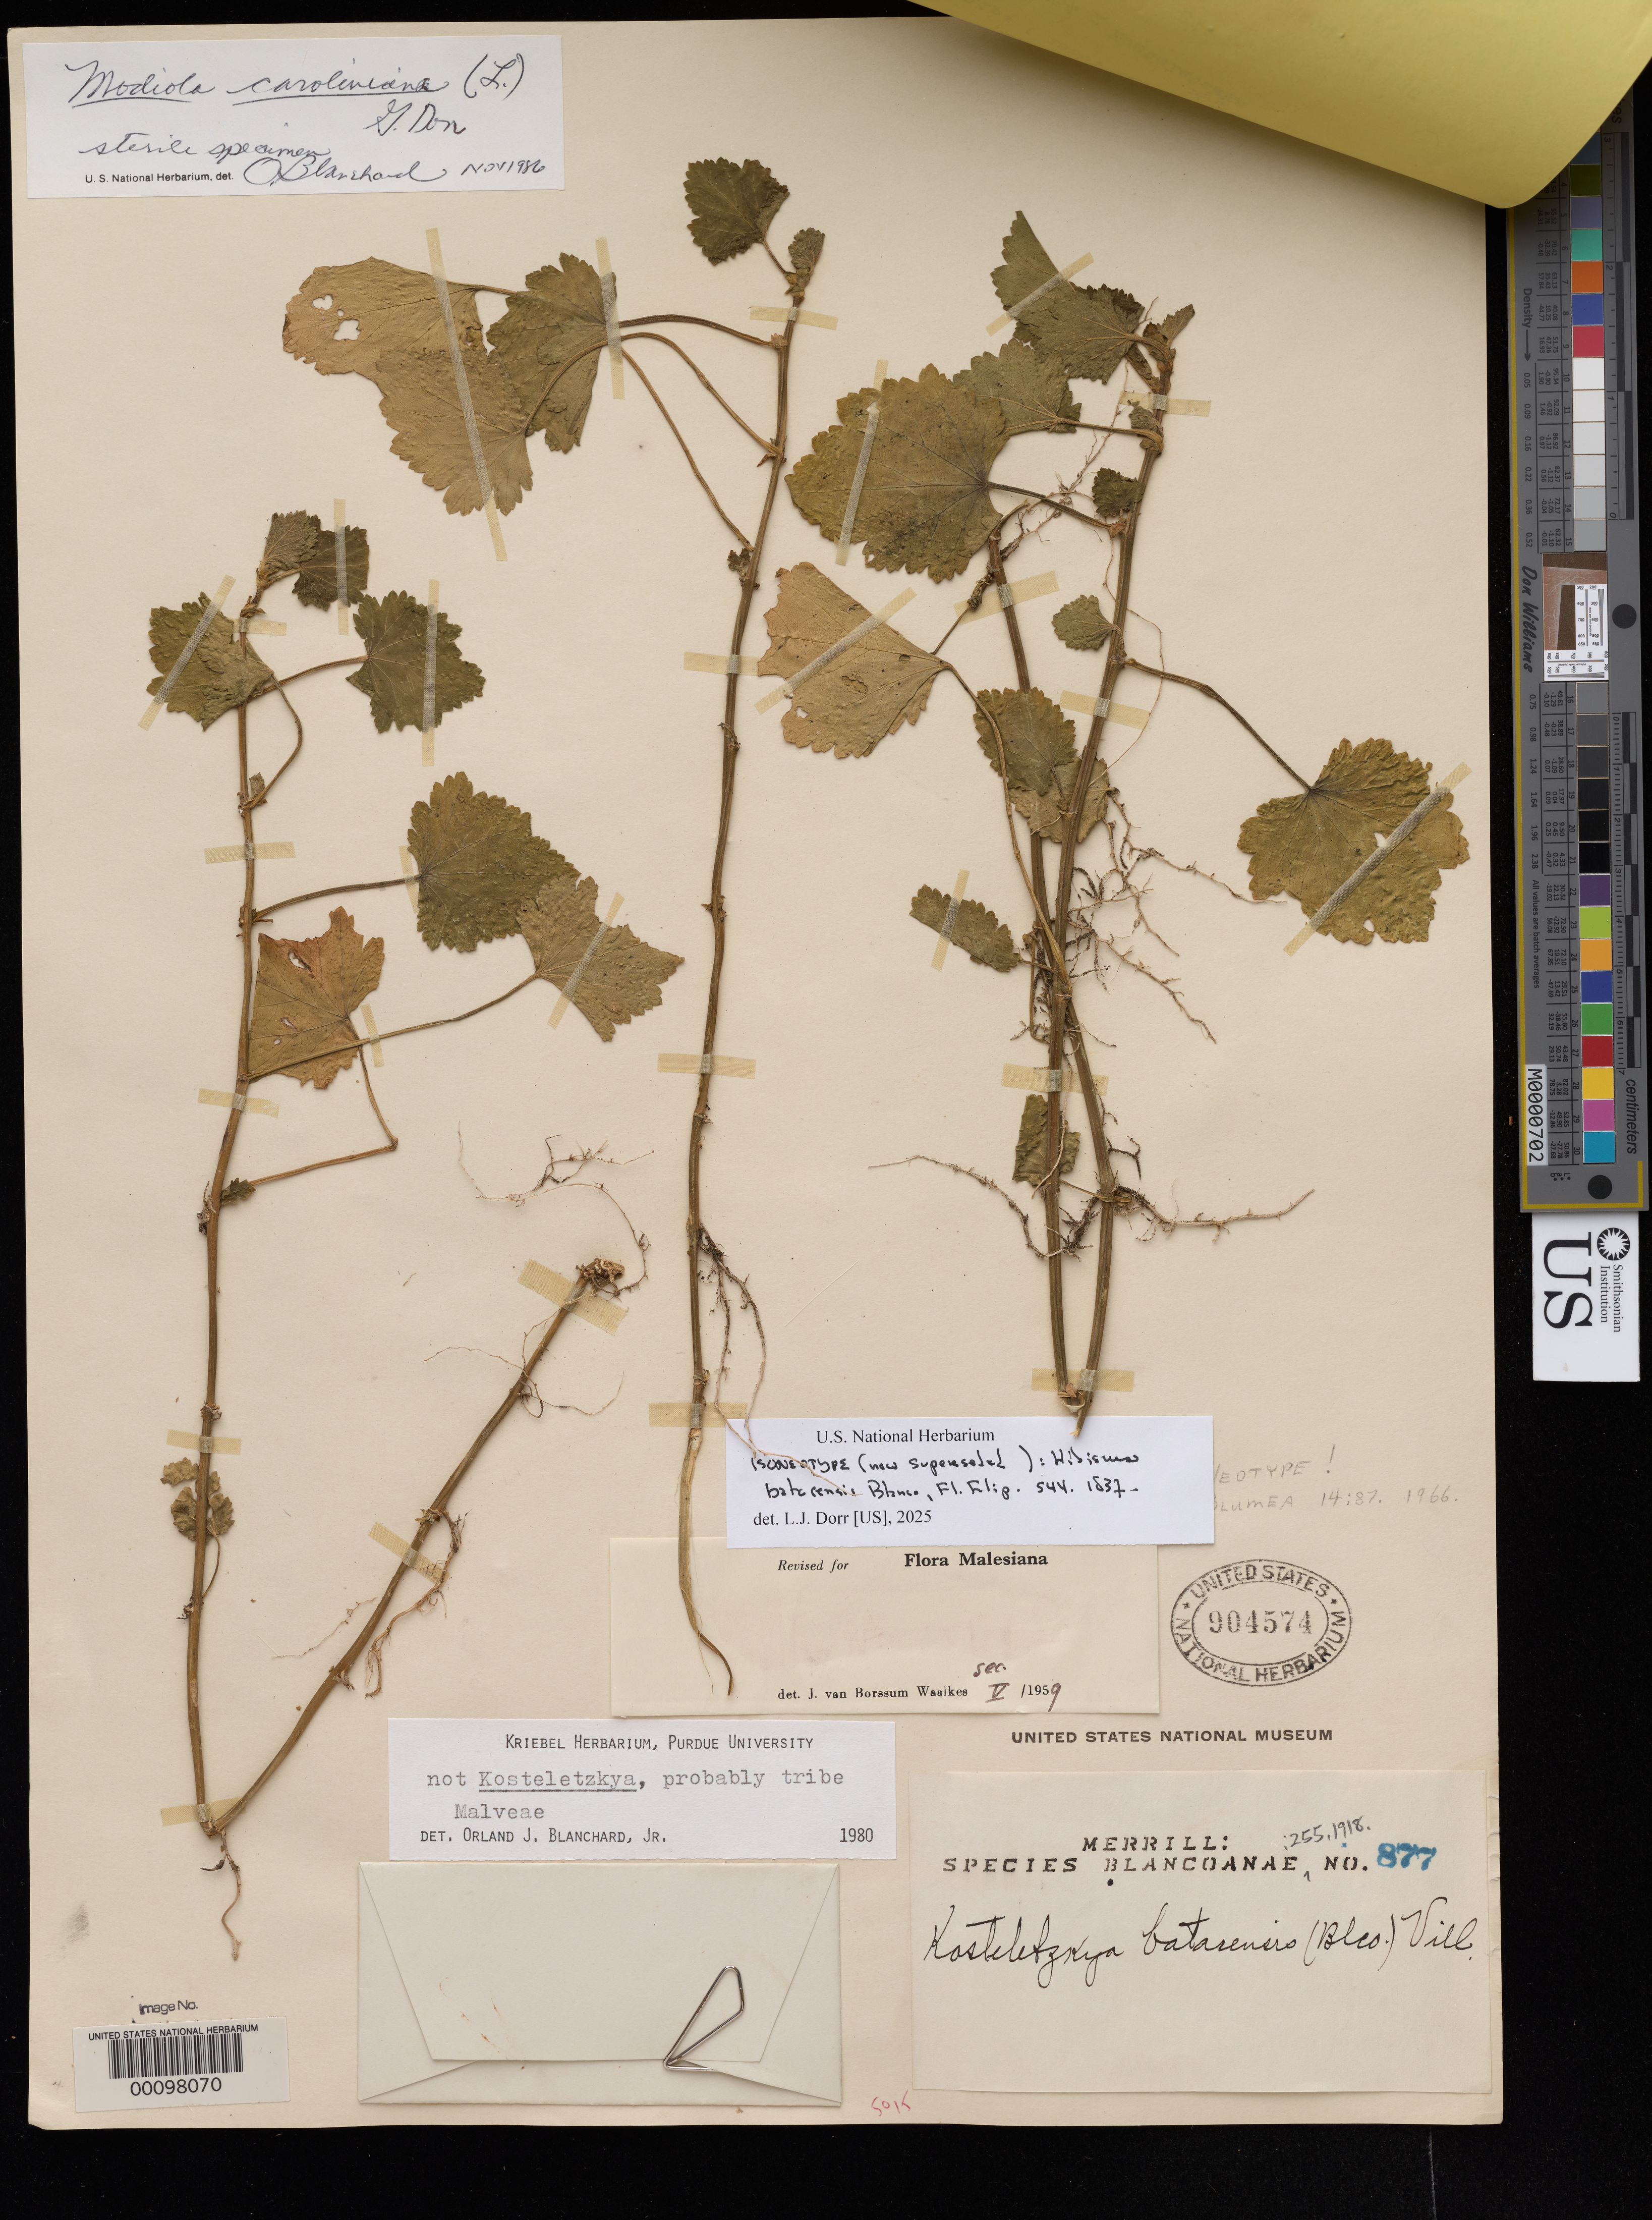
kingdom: Plantae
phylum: Tracheophyta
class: Magnoliopsida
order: Malvales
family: Malvaceae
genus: Hibiscus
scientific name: Hibiscus batacensis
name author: Blanco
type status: Isoneotype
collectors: E. D. Merrill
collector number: Sp. Blancoan. 0877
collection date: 1914-12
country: Philippines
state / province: Calabarzon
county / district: Quezon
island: Luzon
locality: Manila.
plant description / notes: Cited by E.D. Merrill in Sp. Blancoan. 255. 1918. Merrill's original typed notes attached.; Inappropriate neotypification (neotype collection represents wrong taxon) superseded by O.J. Blanchard, see Novon 18: 6-7 (2008).; Neotype: USNH 1262055; BC 00689123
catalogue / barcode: US 904574